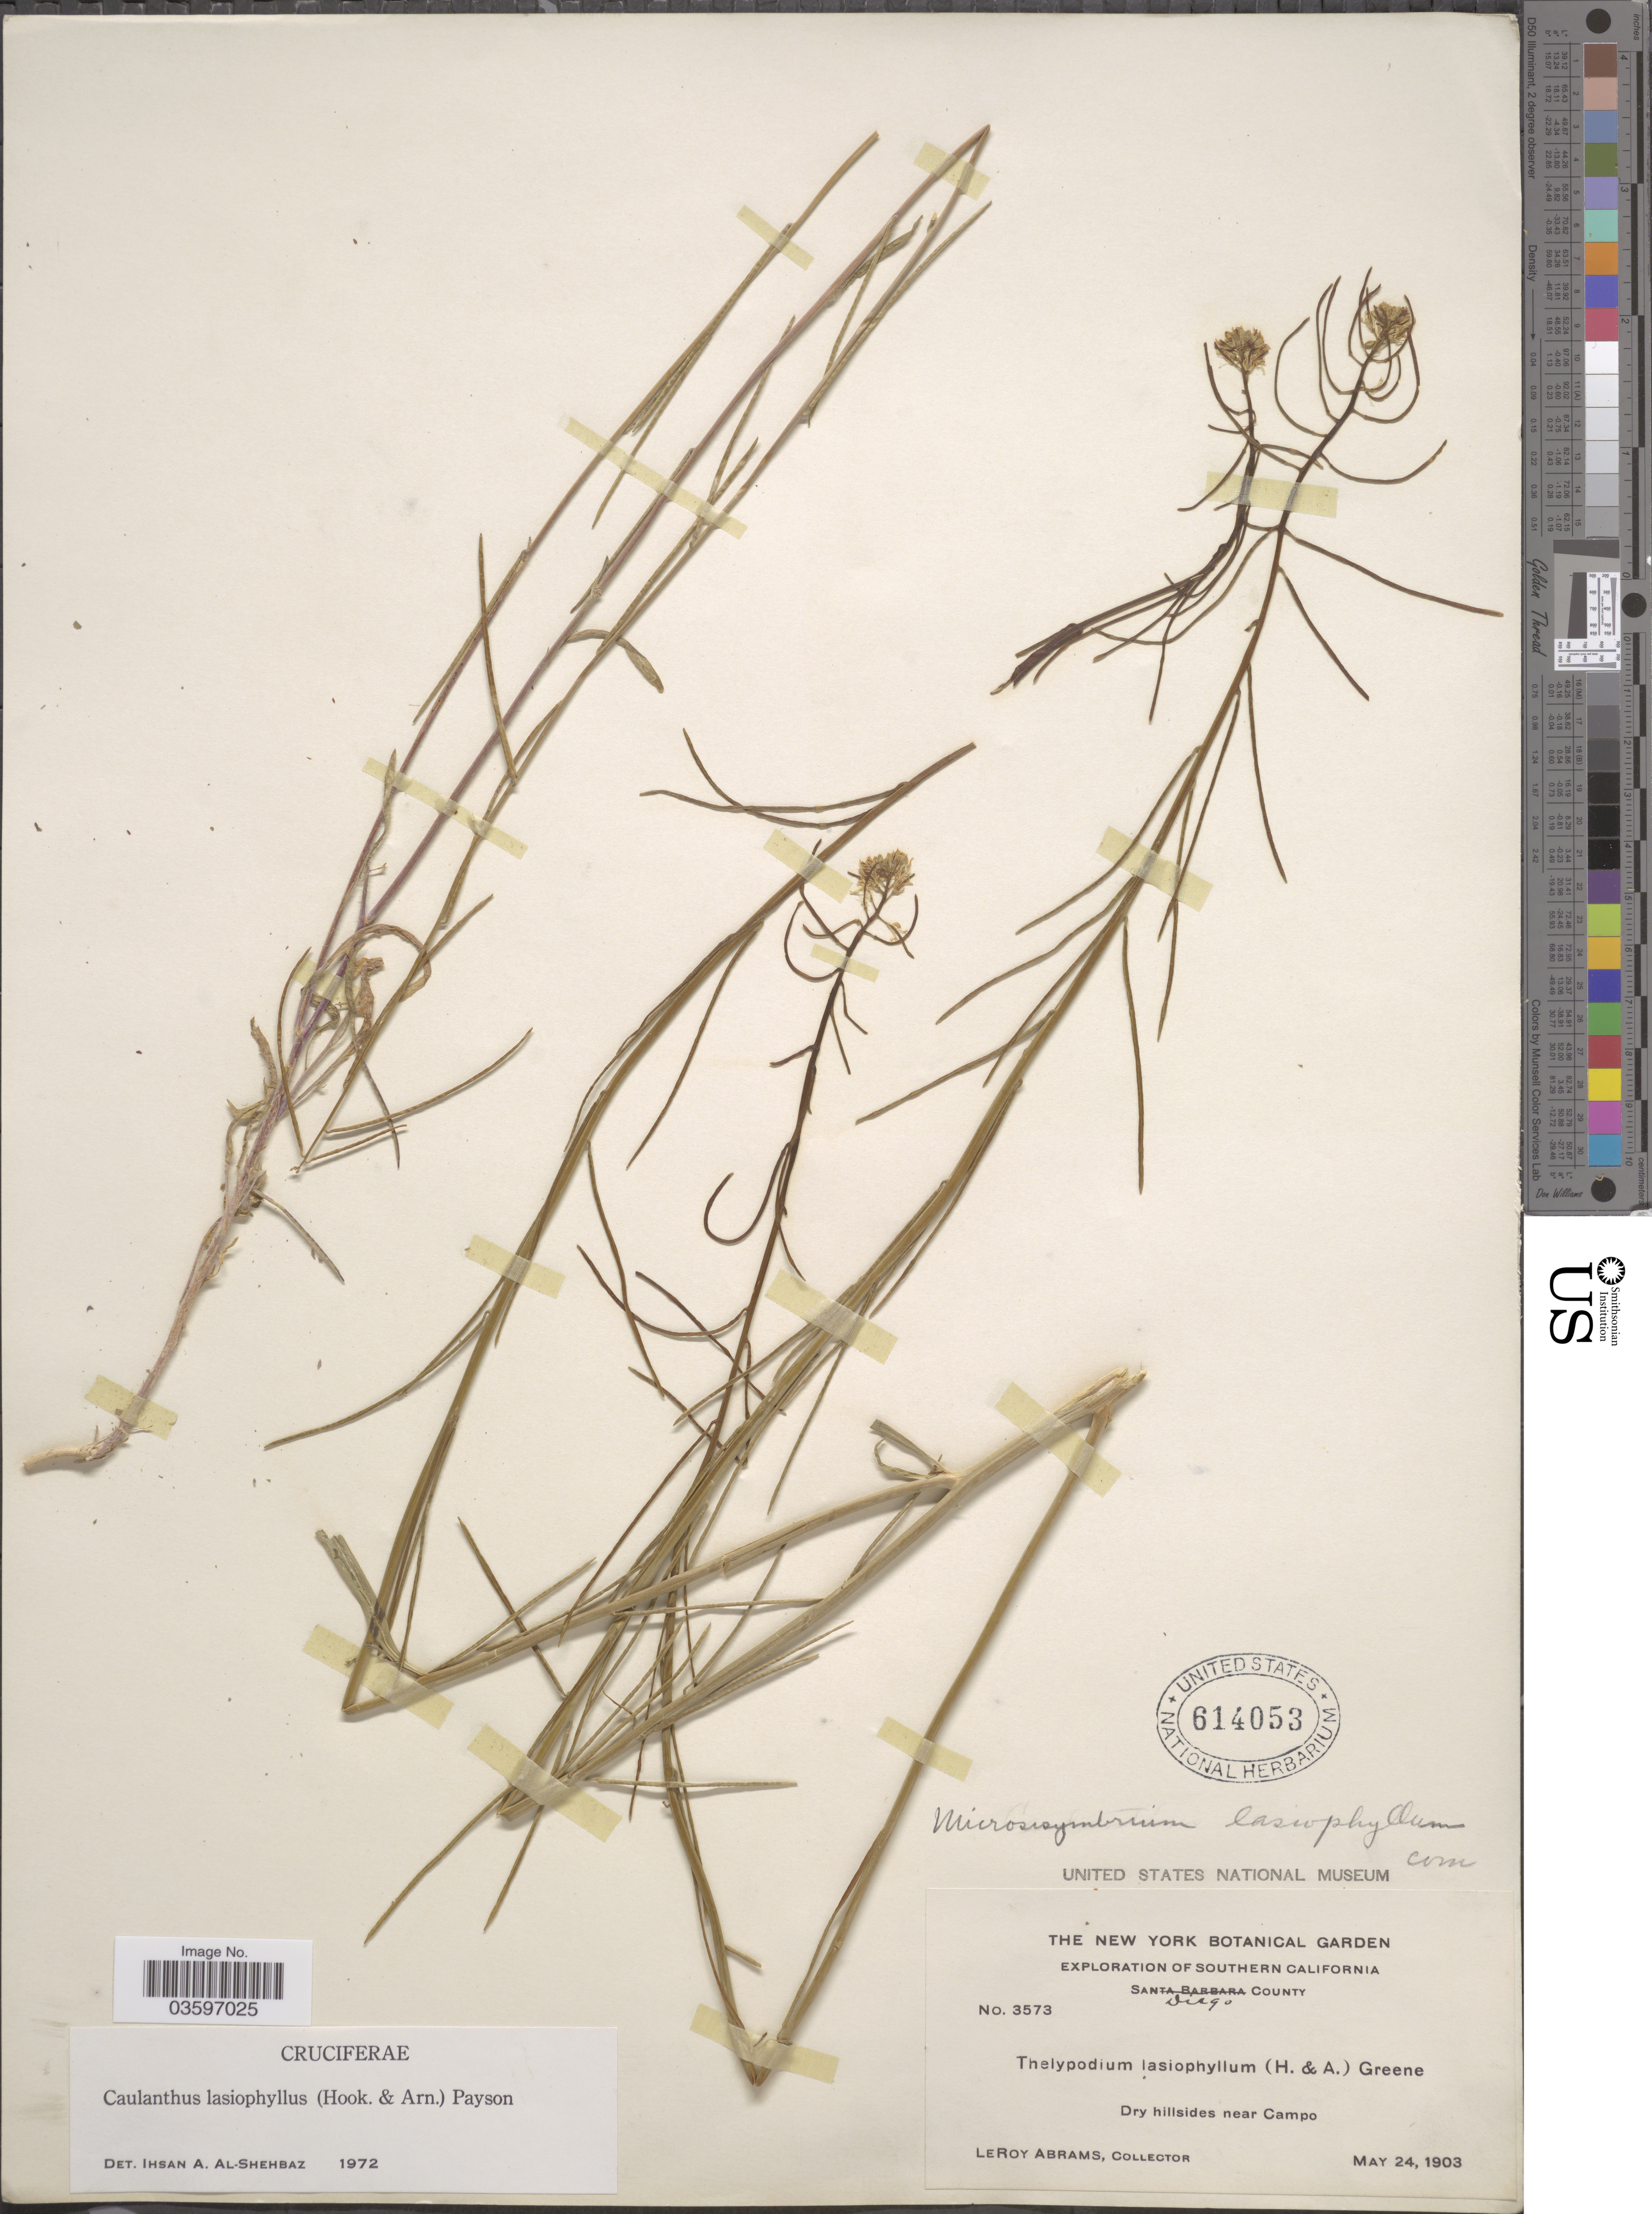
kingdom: Plantae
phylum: Tracheophyta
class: Magnoliopsida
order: Brassicales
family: Brassicaceae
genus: Caulanthus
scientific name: Caulanthus lasiophyllus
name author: (Hook. & Arn.) Payson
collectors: L. Abrams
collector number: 3573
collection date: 1903-05-24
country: United States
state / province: California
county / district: San Diego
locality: Southern California. San Diego County. Dry hillsides near Campo.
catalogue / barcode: US 614053